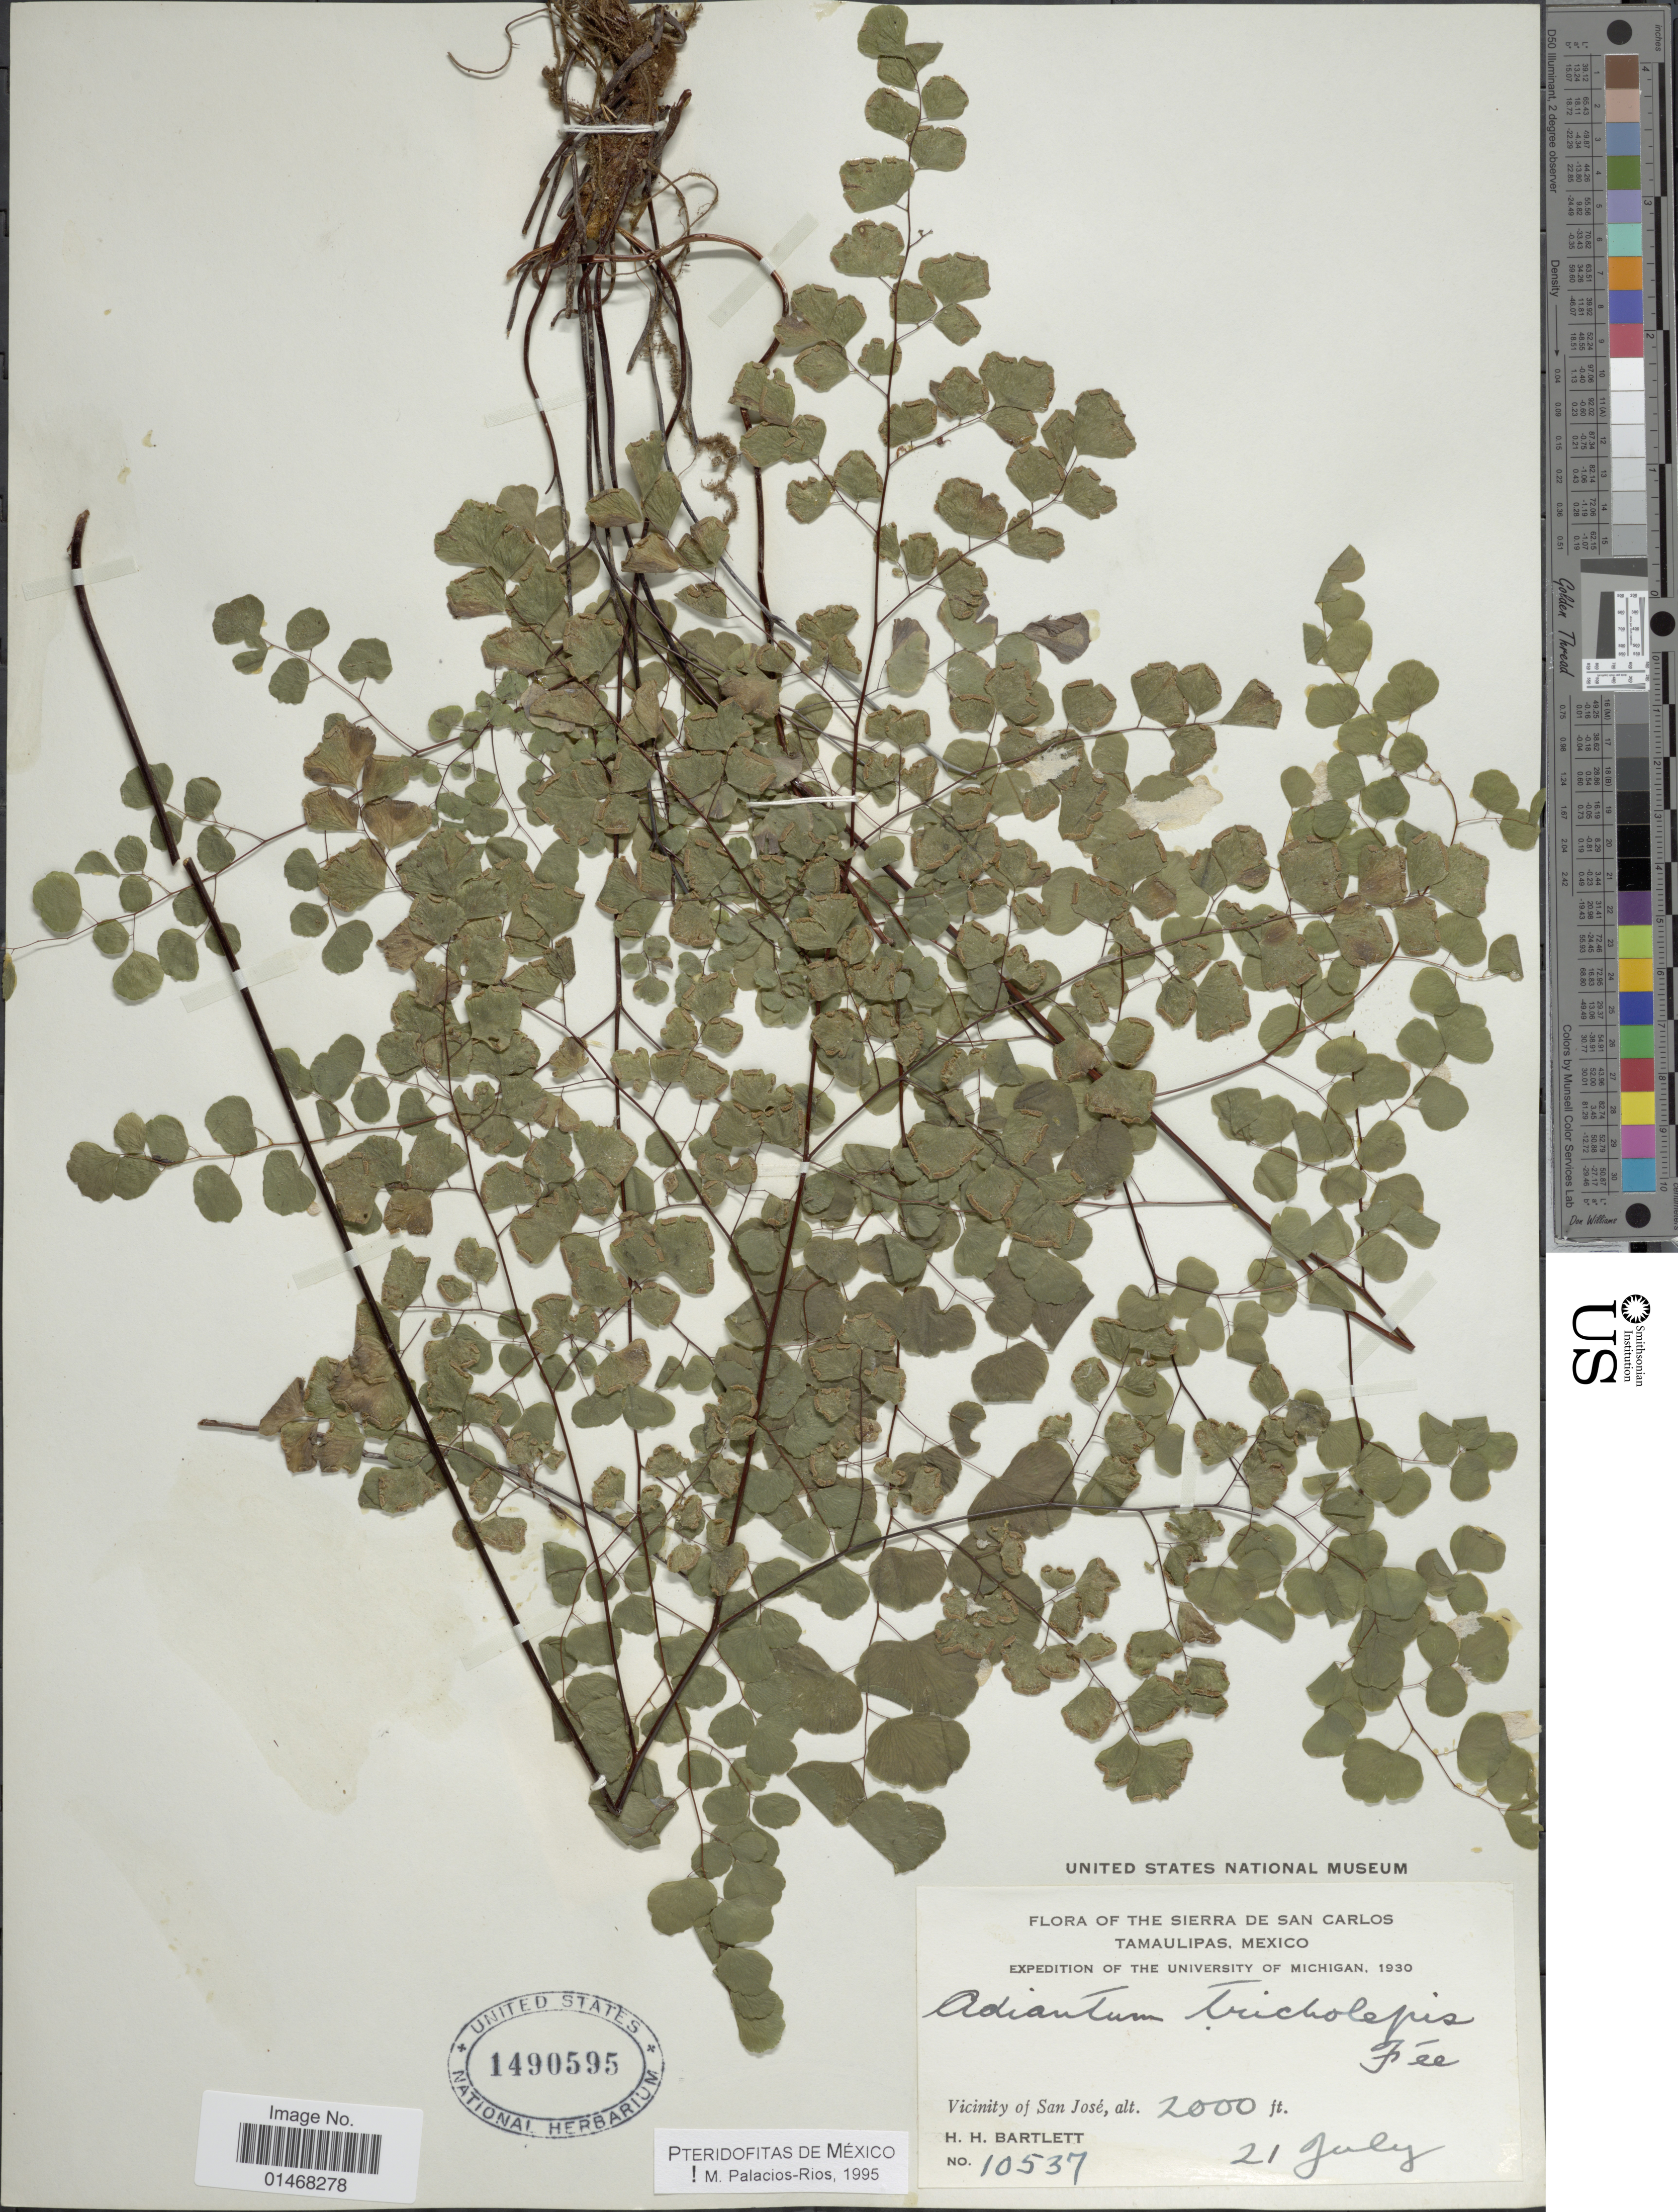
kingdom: Plantae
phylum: Tracheophyta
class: Polypodiopsida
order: Polypodiales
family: Pteridaceae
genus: Adiantum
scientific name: Adiantum tricholepis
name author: Fée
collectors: H. H. Bartlett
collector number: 10537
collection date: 1930-07-21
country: Mexico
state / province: Tamaulipas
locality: The Sierra de San Carlos, Vicinity of San José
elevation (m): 610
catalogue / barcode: US 1490595